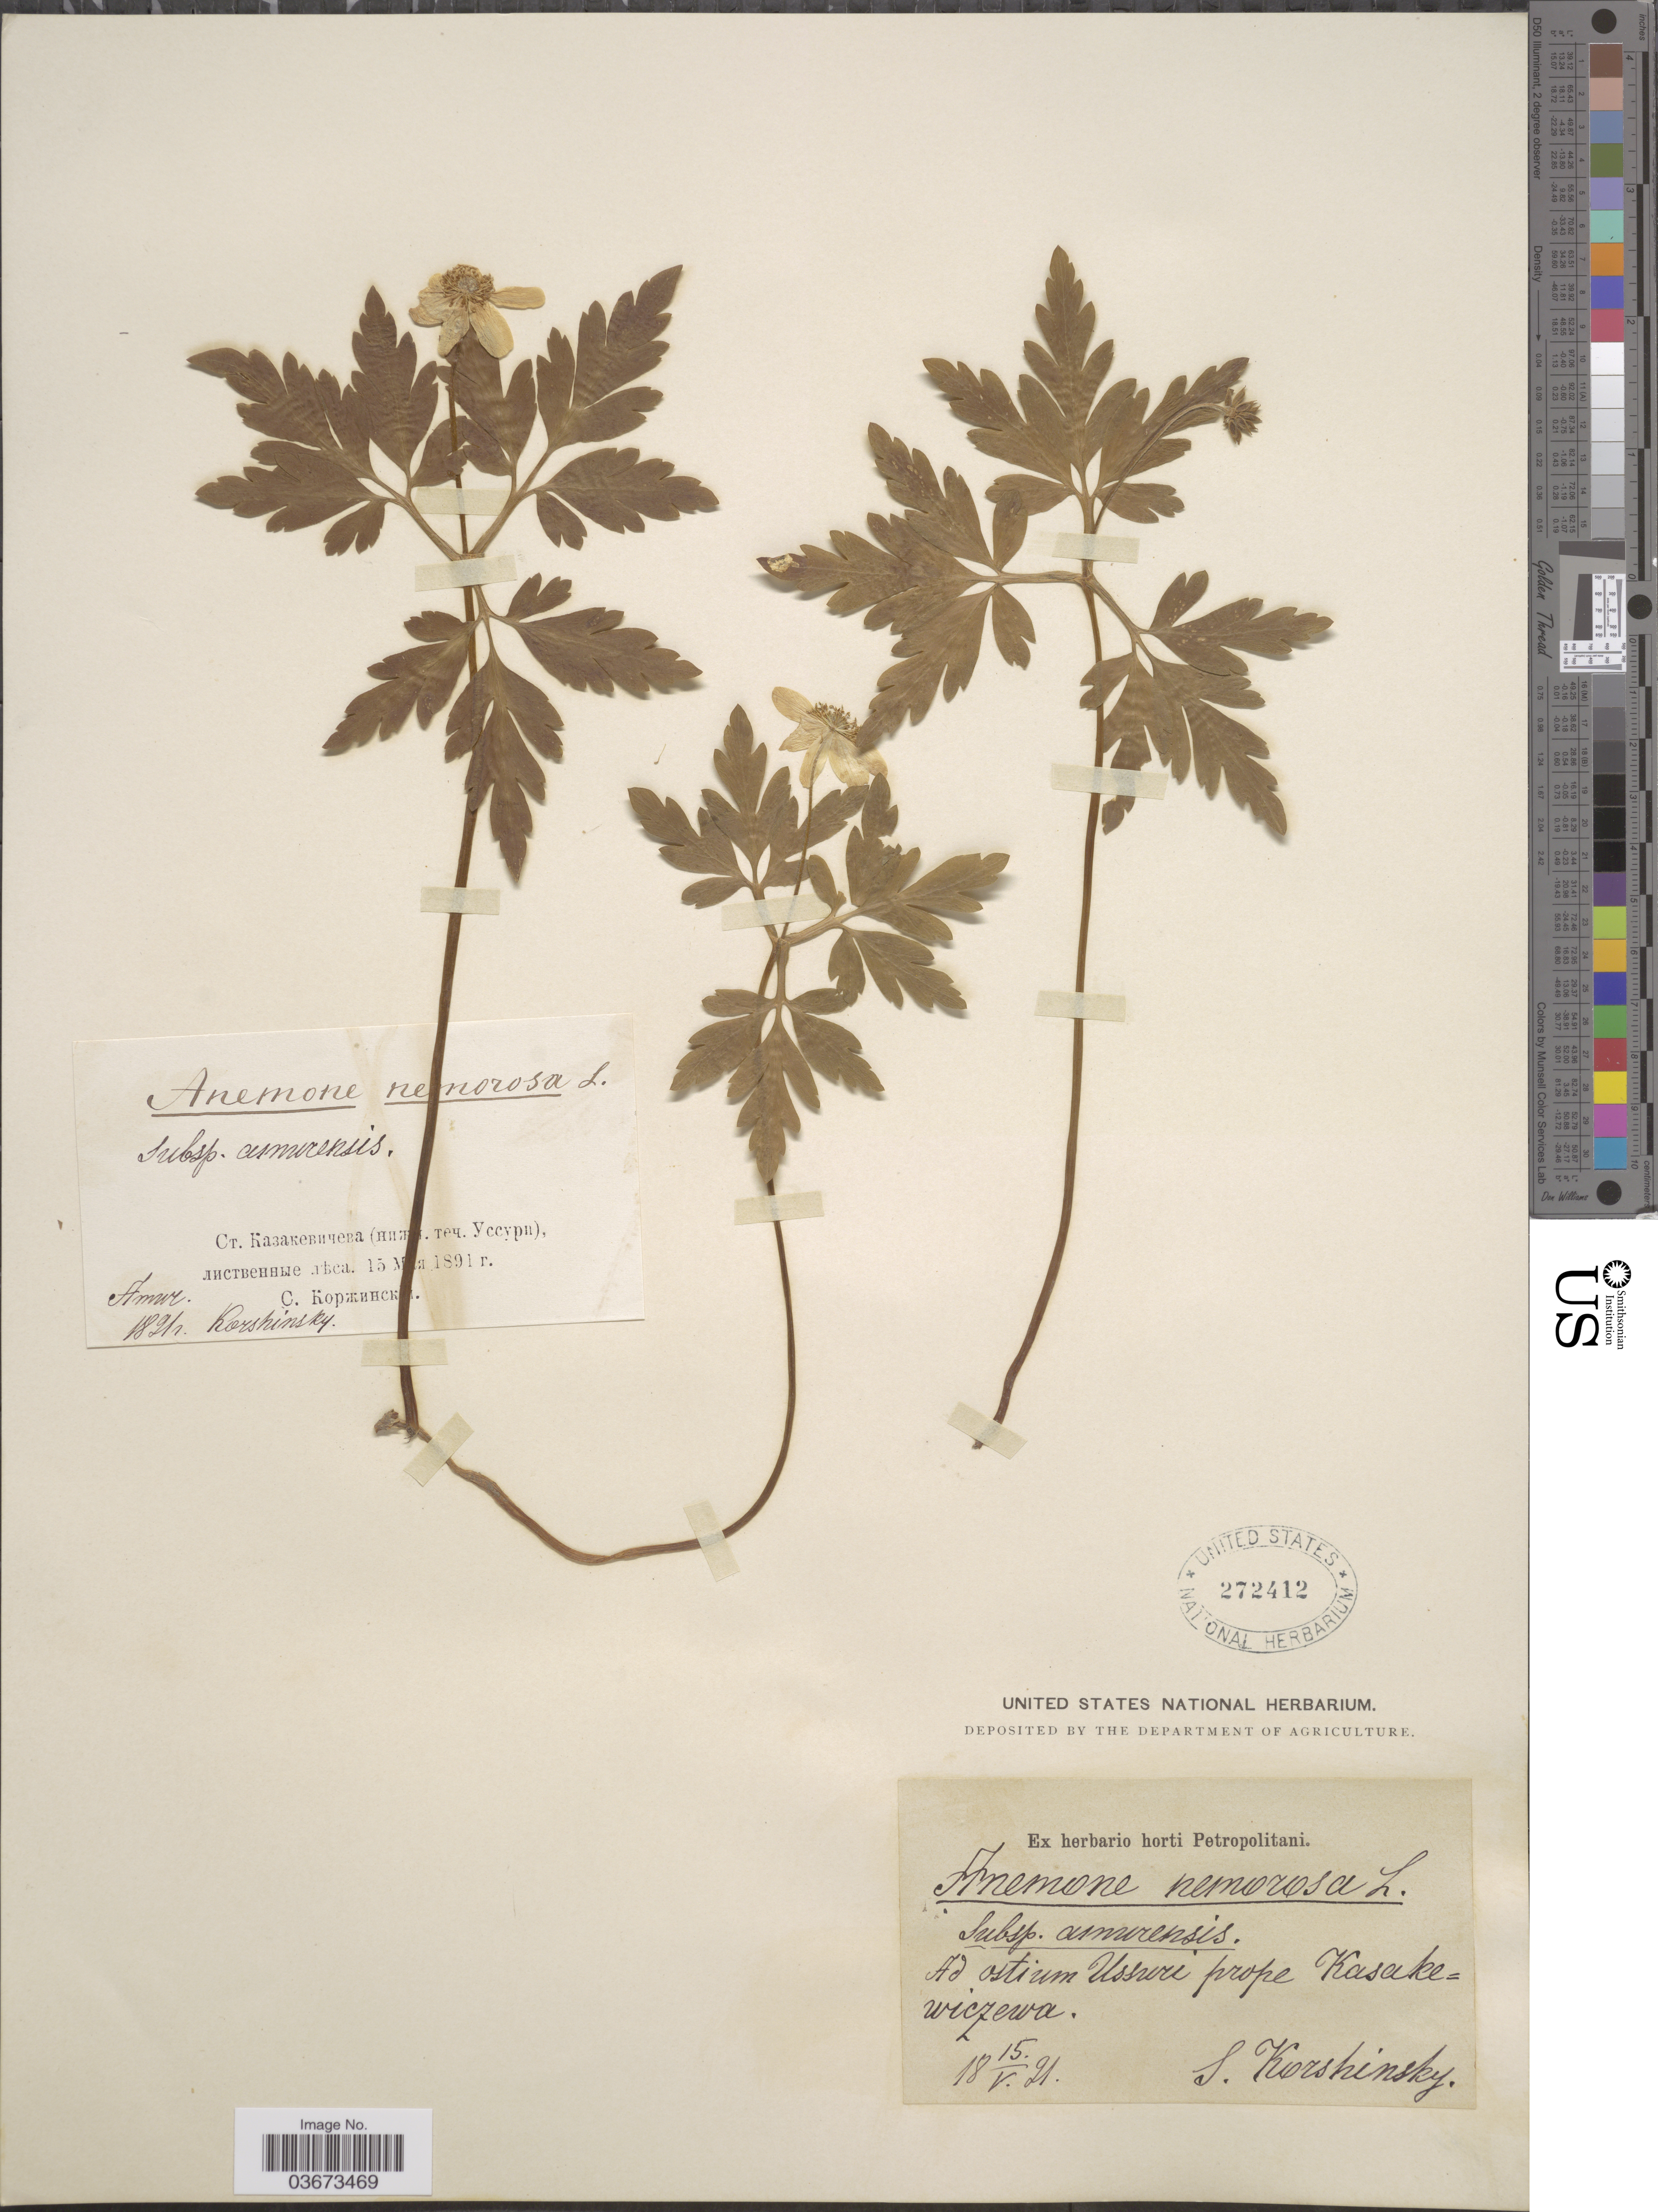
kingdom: Plantae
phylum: Tracheophyta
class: Magnoliopsida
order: Ranunculales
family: Ranunculaceae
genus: Anemone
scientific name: Anemone nemorosa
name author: L.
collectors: S. I. Korshinsky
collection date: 1821-05-15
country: Russian Federation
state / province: Amur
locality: Ad ostium Ussuri prope Kasakewiczewa.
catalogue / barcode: US 272412